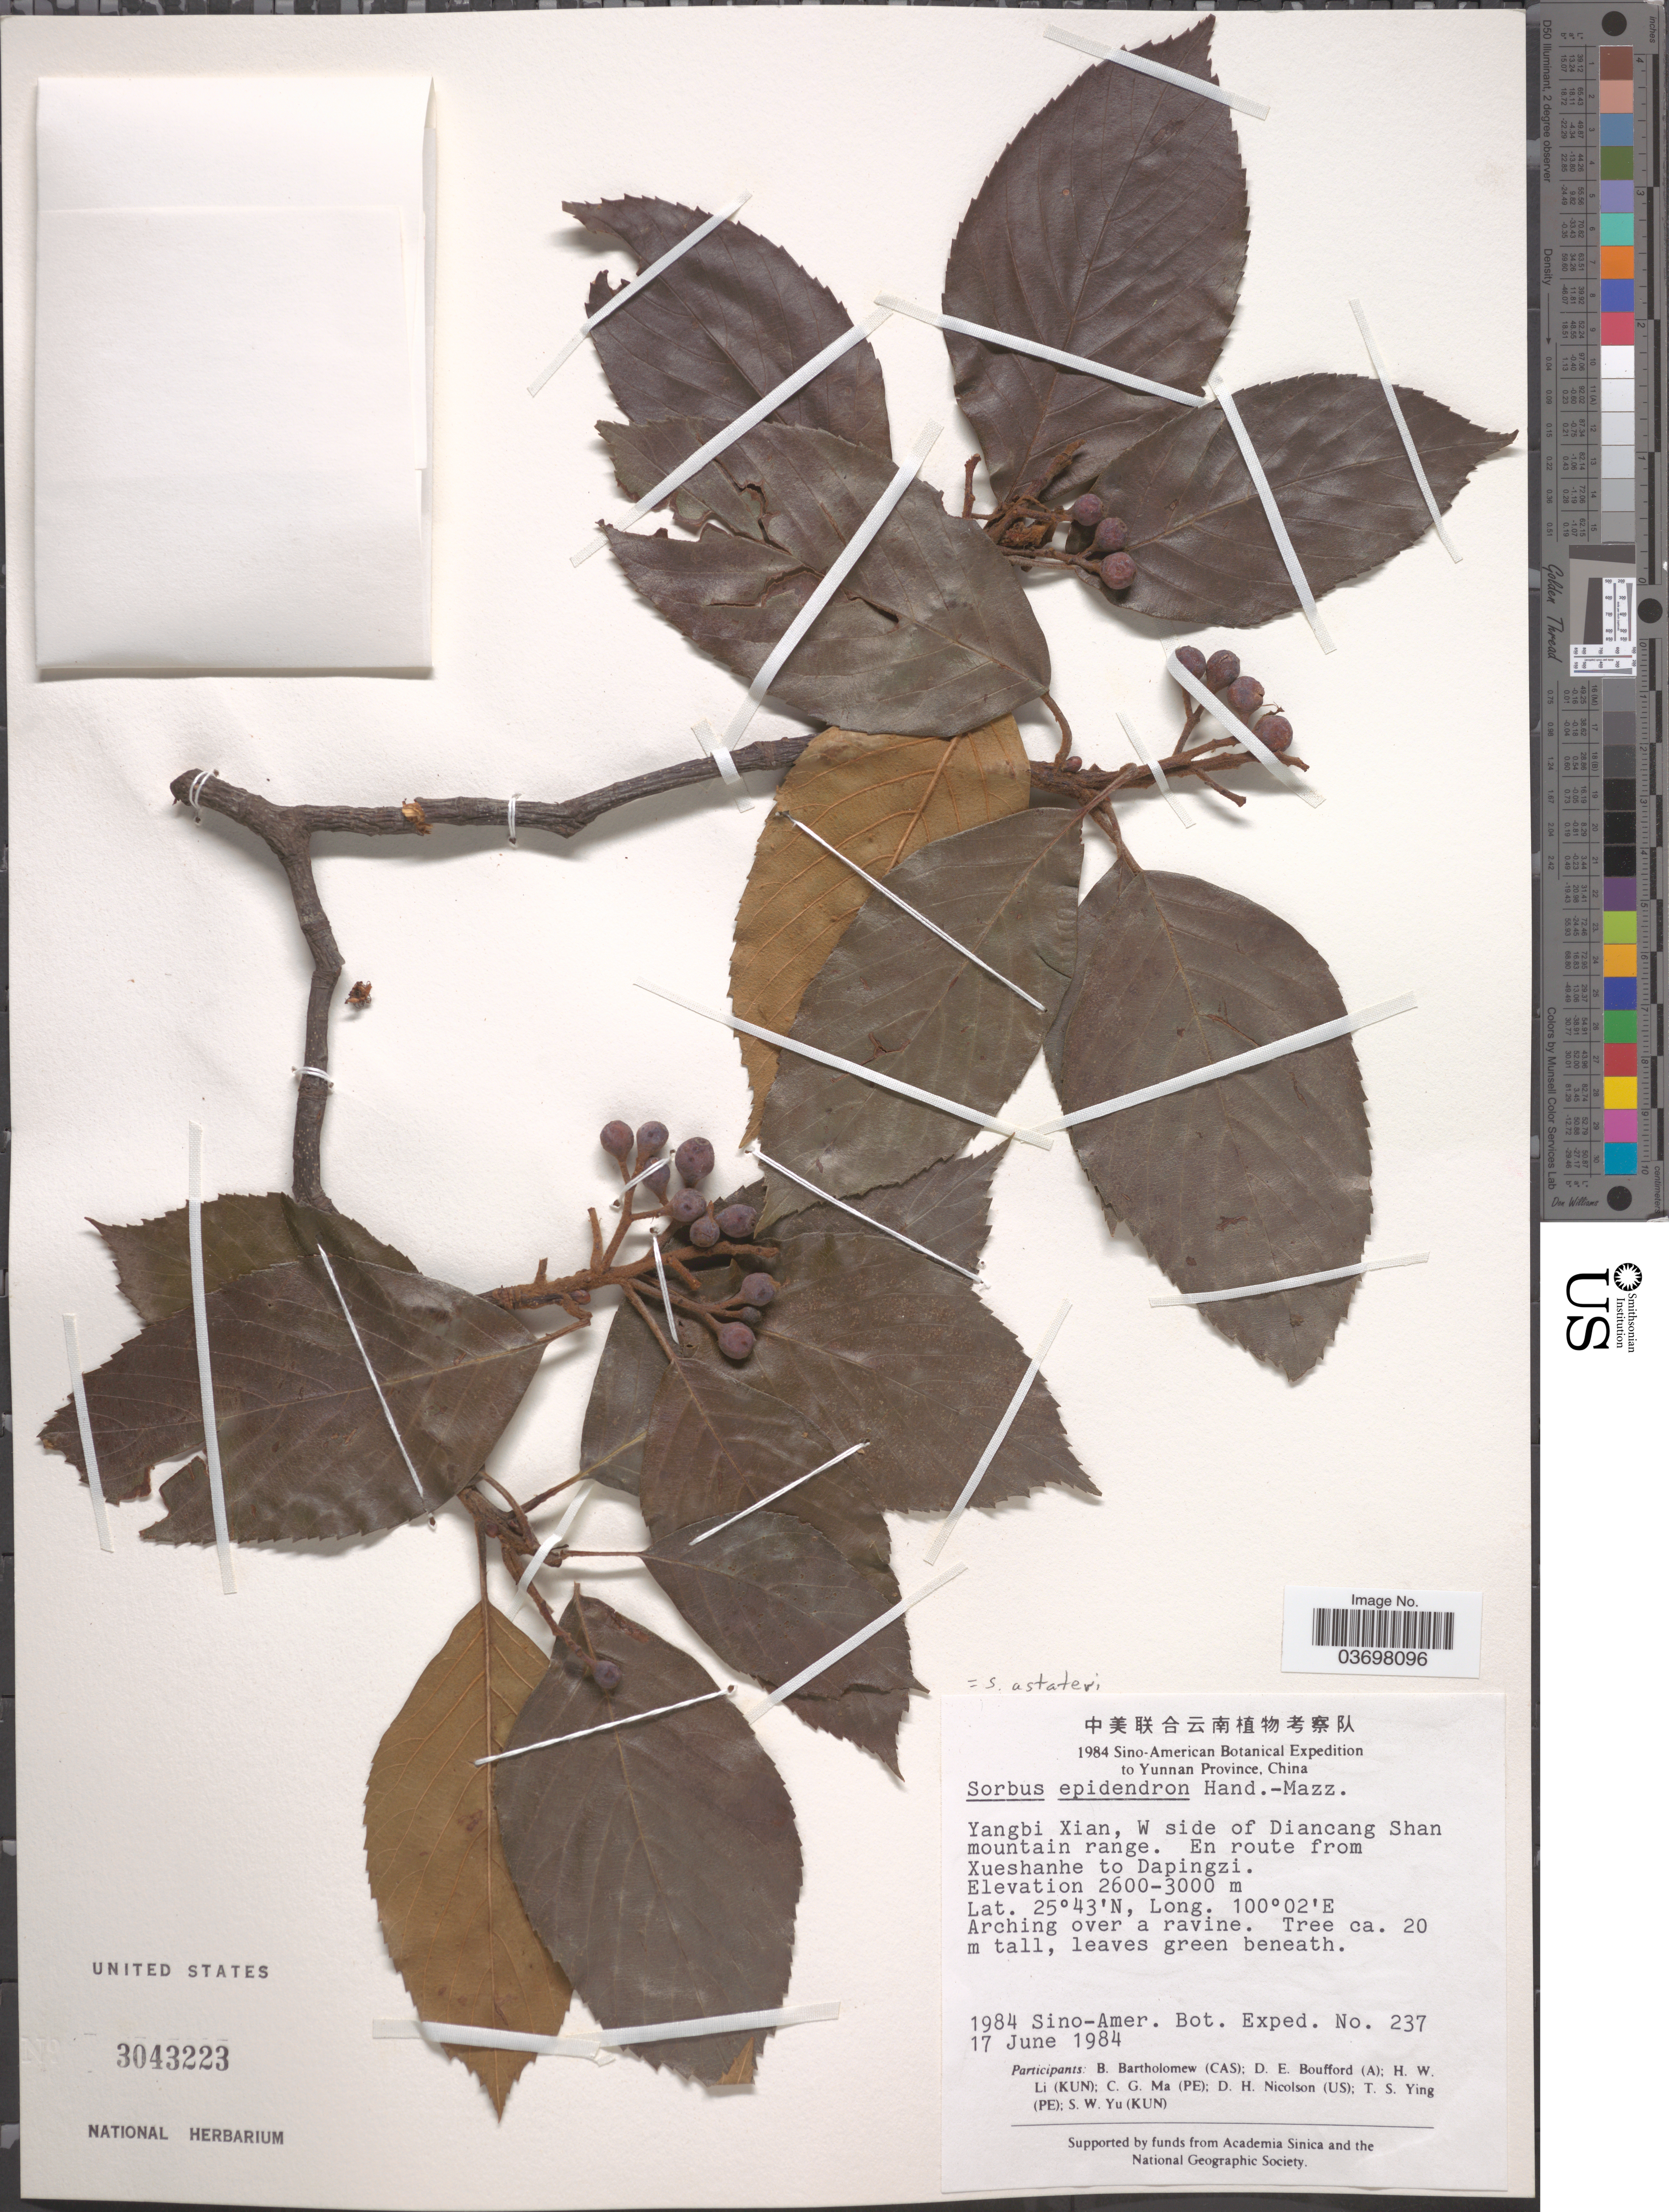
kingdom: Plantae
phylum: Tracheophyta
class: Magnoliopsida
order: Rosales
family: Rosaceae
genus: Sorbus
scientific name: Sorbus astateria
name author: (Cardot) Hand.-Mazz.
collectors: Sino-Amer. Bot. Exped. 1984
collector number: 237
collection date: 1984-06-17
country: China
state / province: Yunnan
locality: Yangbi Xian, W side of Diancang Shan mountain range. En route from Xueshanhe to Dapingzi.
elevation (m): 2600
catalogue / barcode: US 3043223